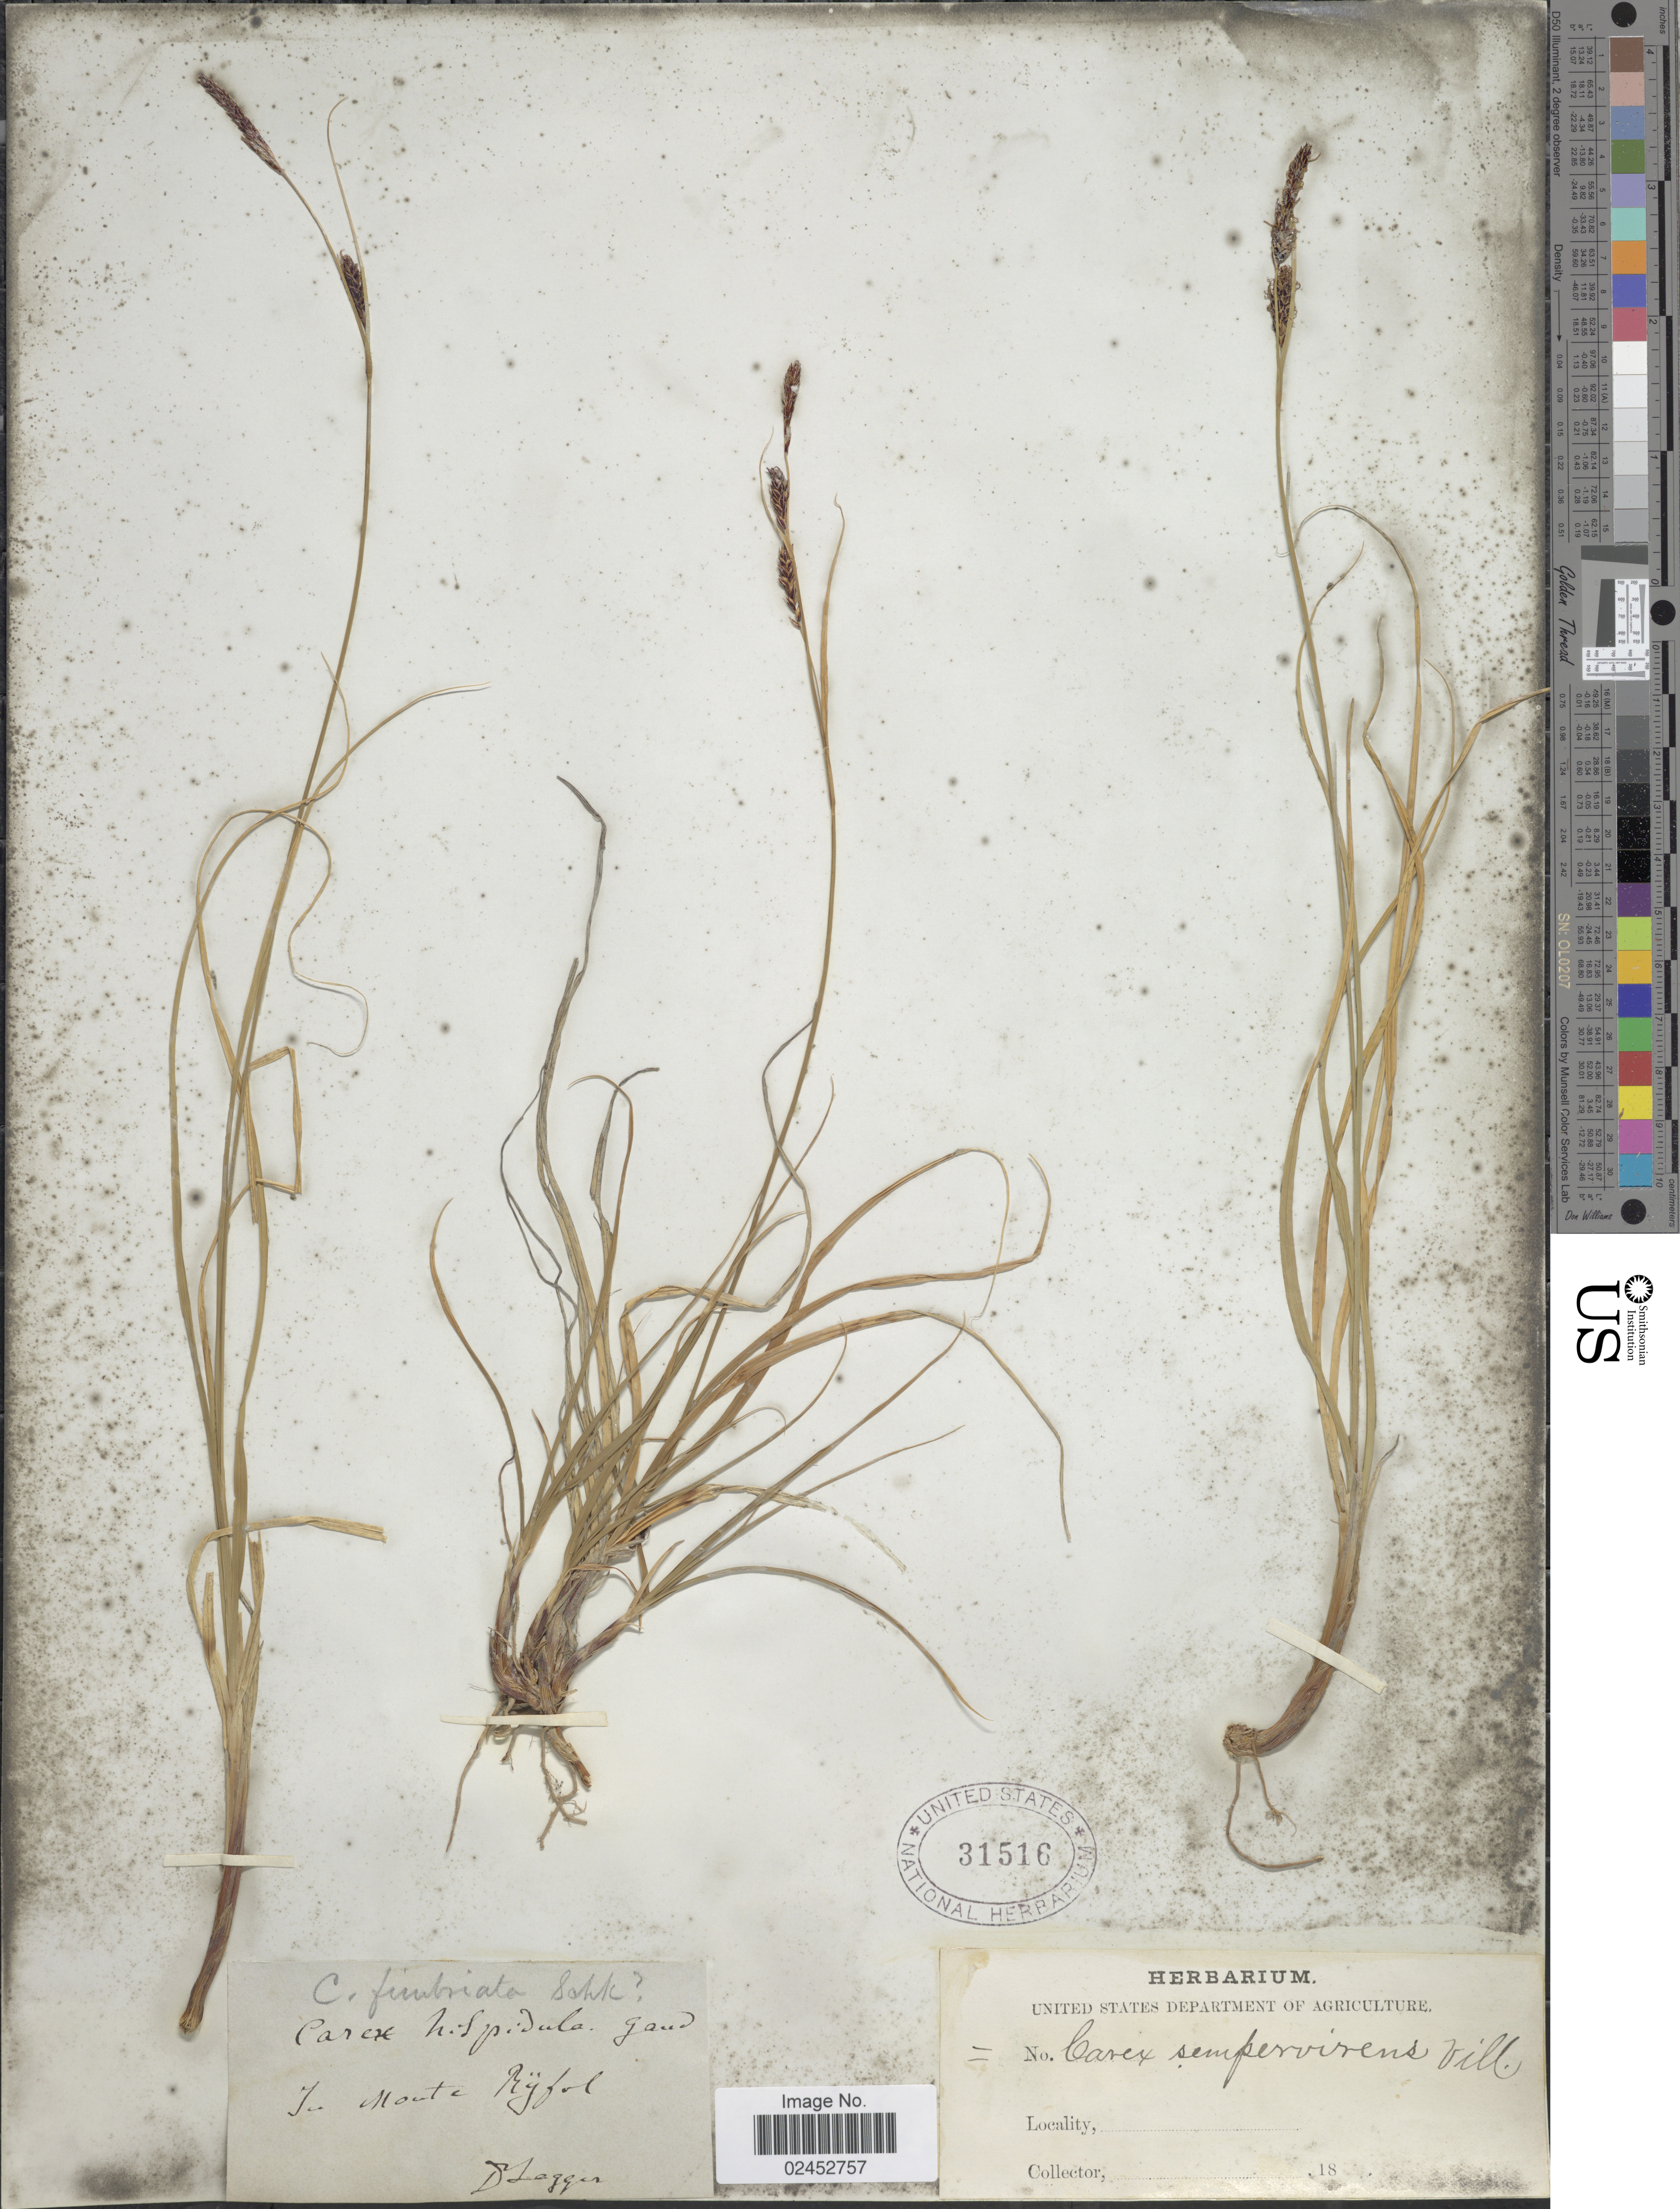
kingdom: Plantae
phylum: Tracheophyta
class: Liliopsida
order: Poales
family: Cyperaceae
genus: Carex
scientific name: Carex sempervirens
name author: Vill.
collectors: F. Lagger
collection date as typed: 18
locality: In Monte Rijfol.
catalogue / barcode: US 31516